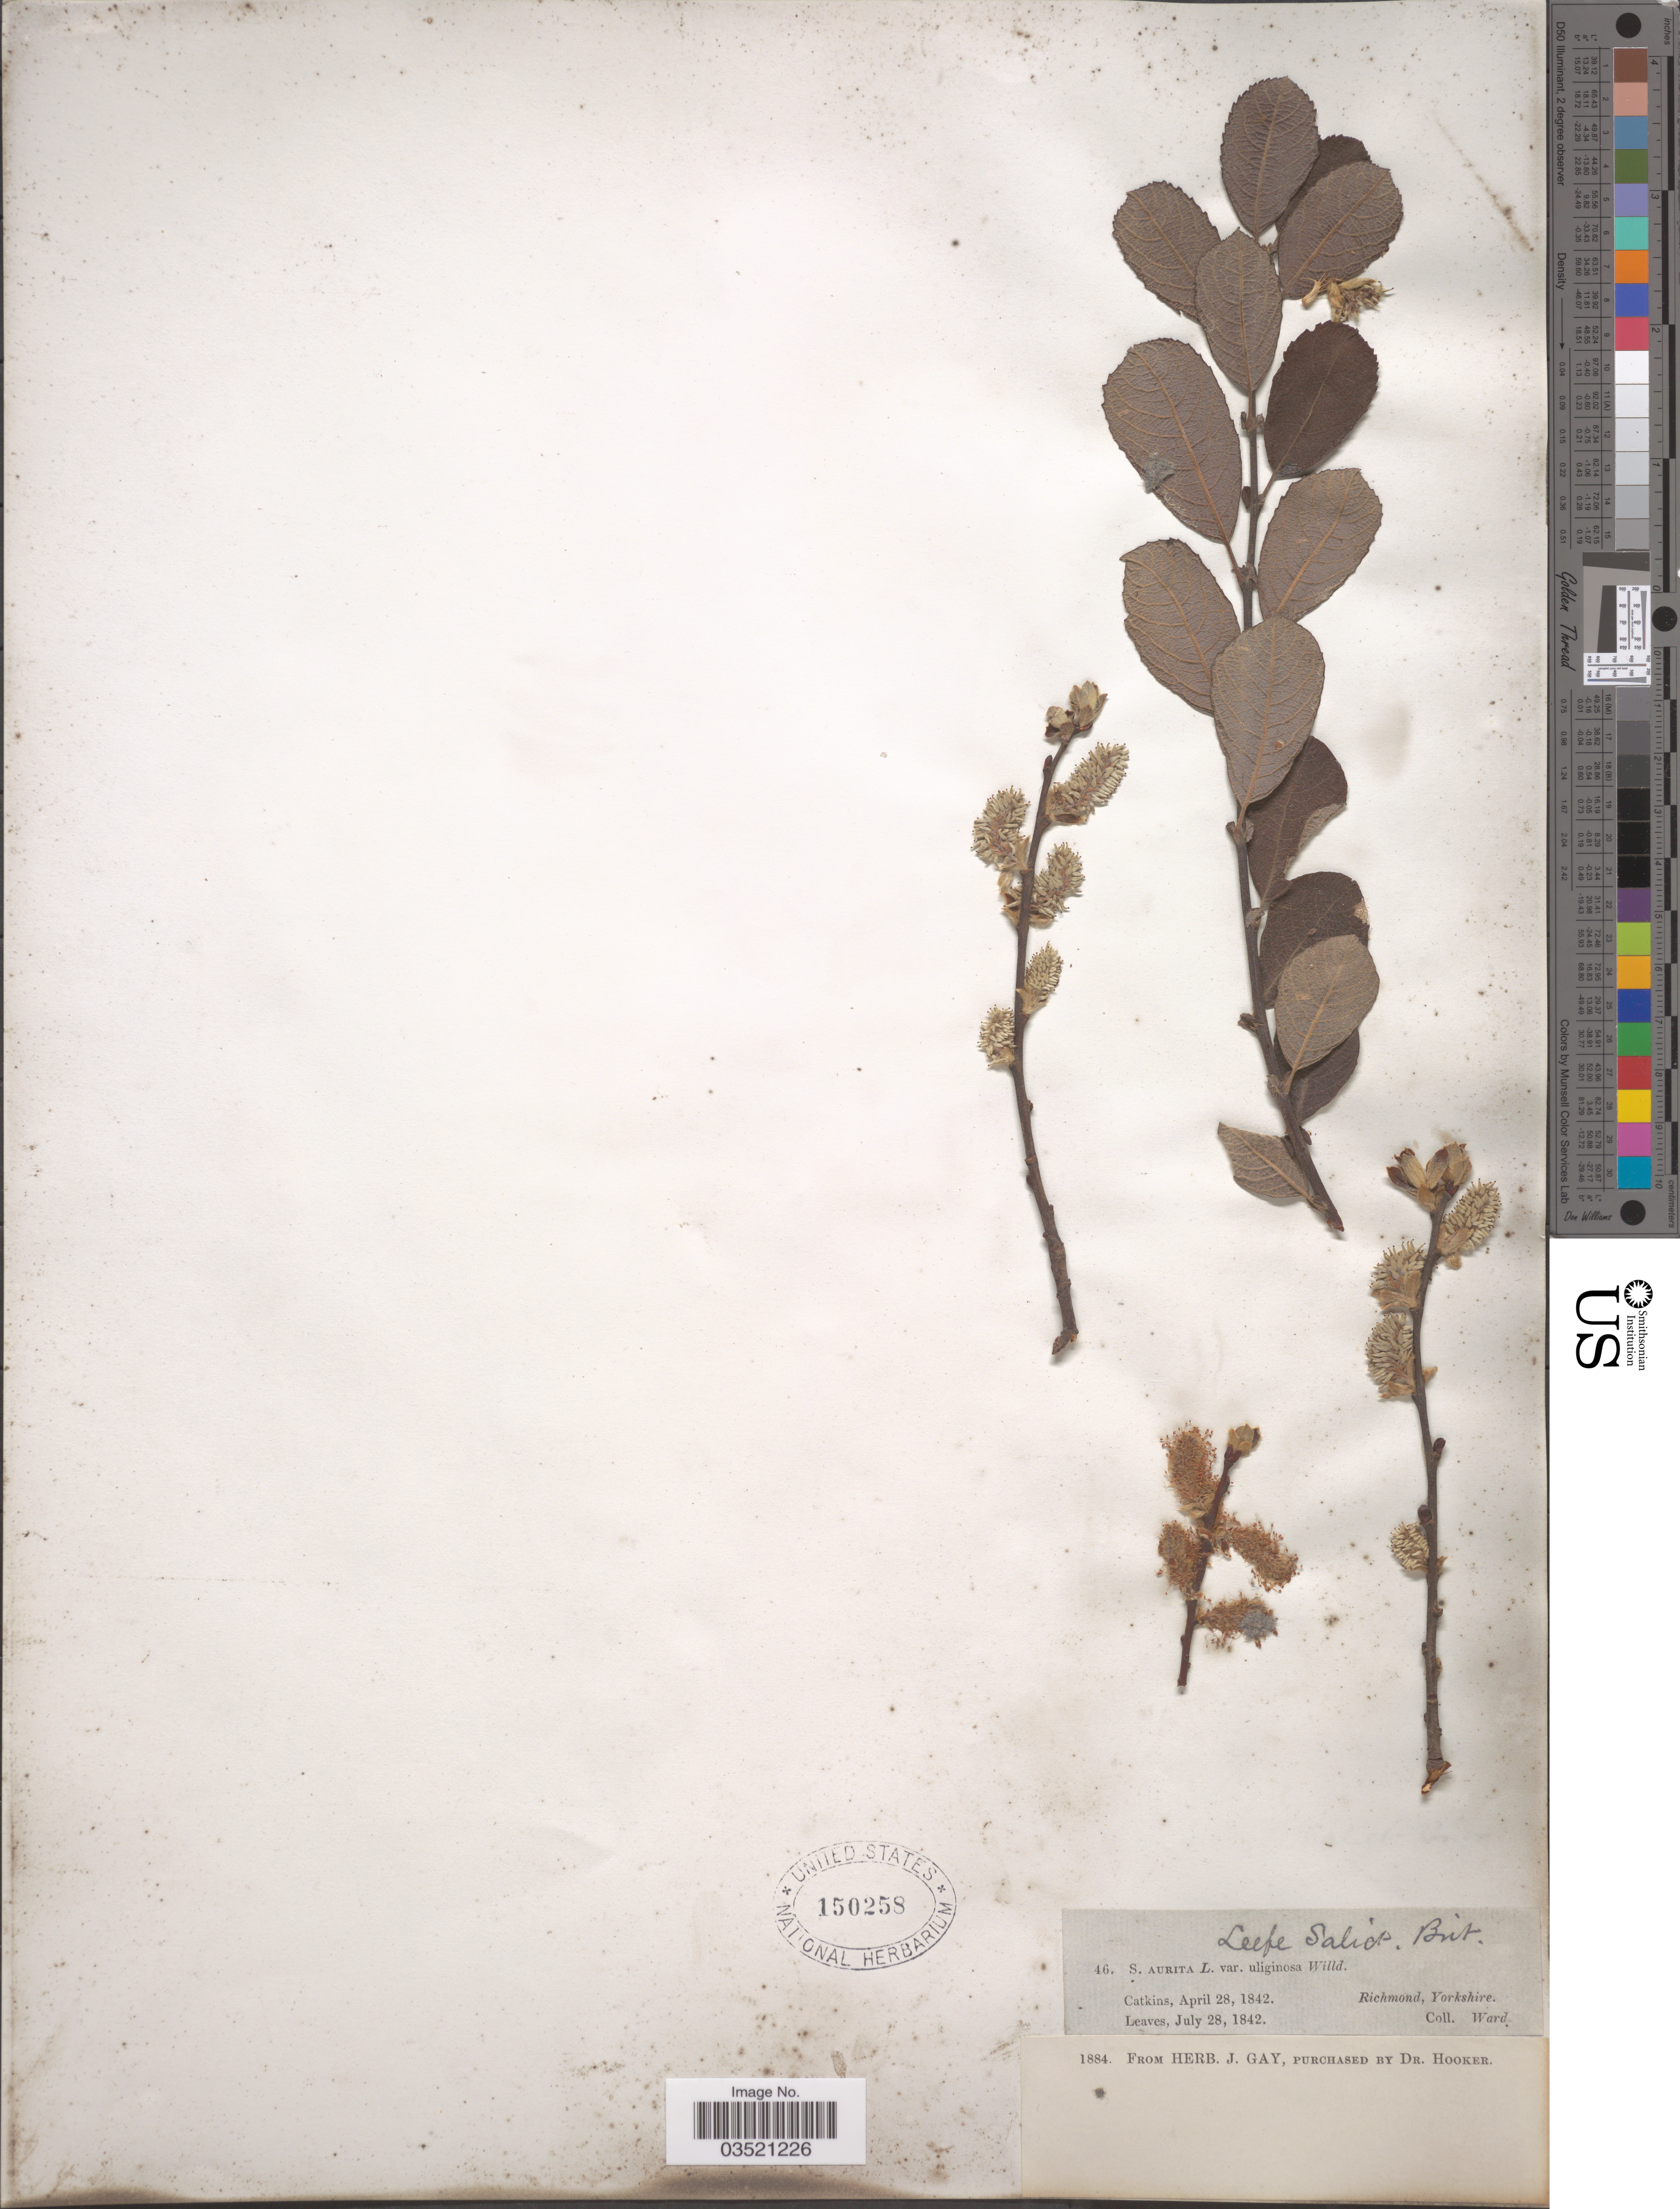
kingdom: Plantae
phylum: Tracheophyta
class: Magnoliopsida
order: Malpighiales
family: Salicaceae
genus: Salix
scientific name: Salix aurita var. uliginosa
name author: (Starke ex Willd.) Gaudin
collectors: Ward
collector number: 46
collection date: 1842-04-28/1842-07-28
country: United Kingdom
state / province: England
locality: Richmond, Yorkshire.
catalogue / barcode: US 150258